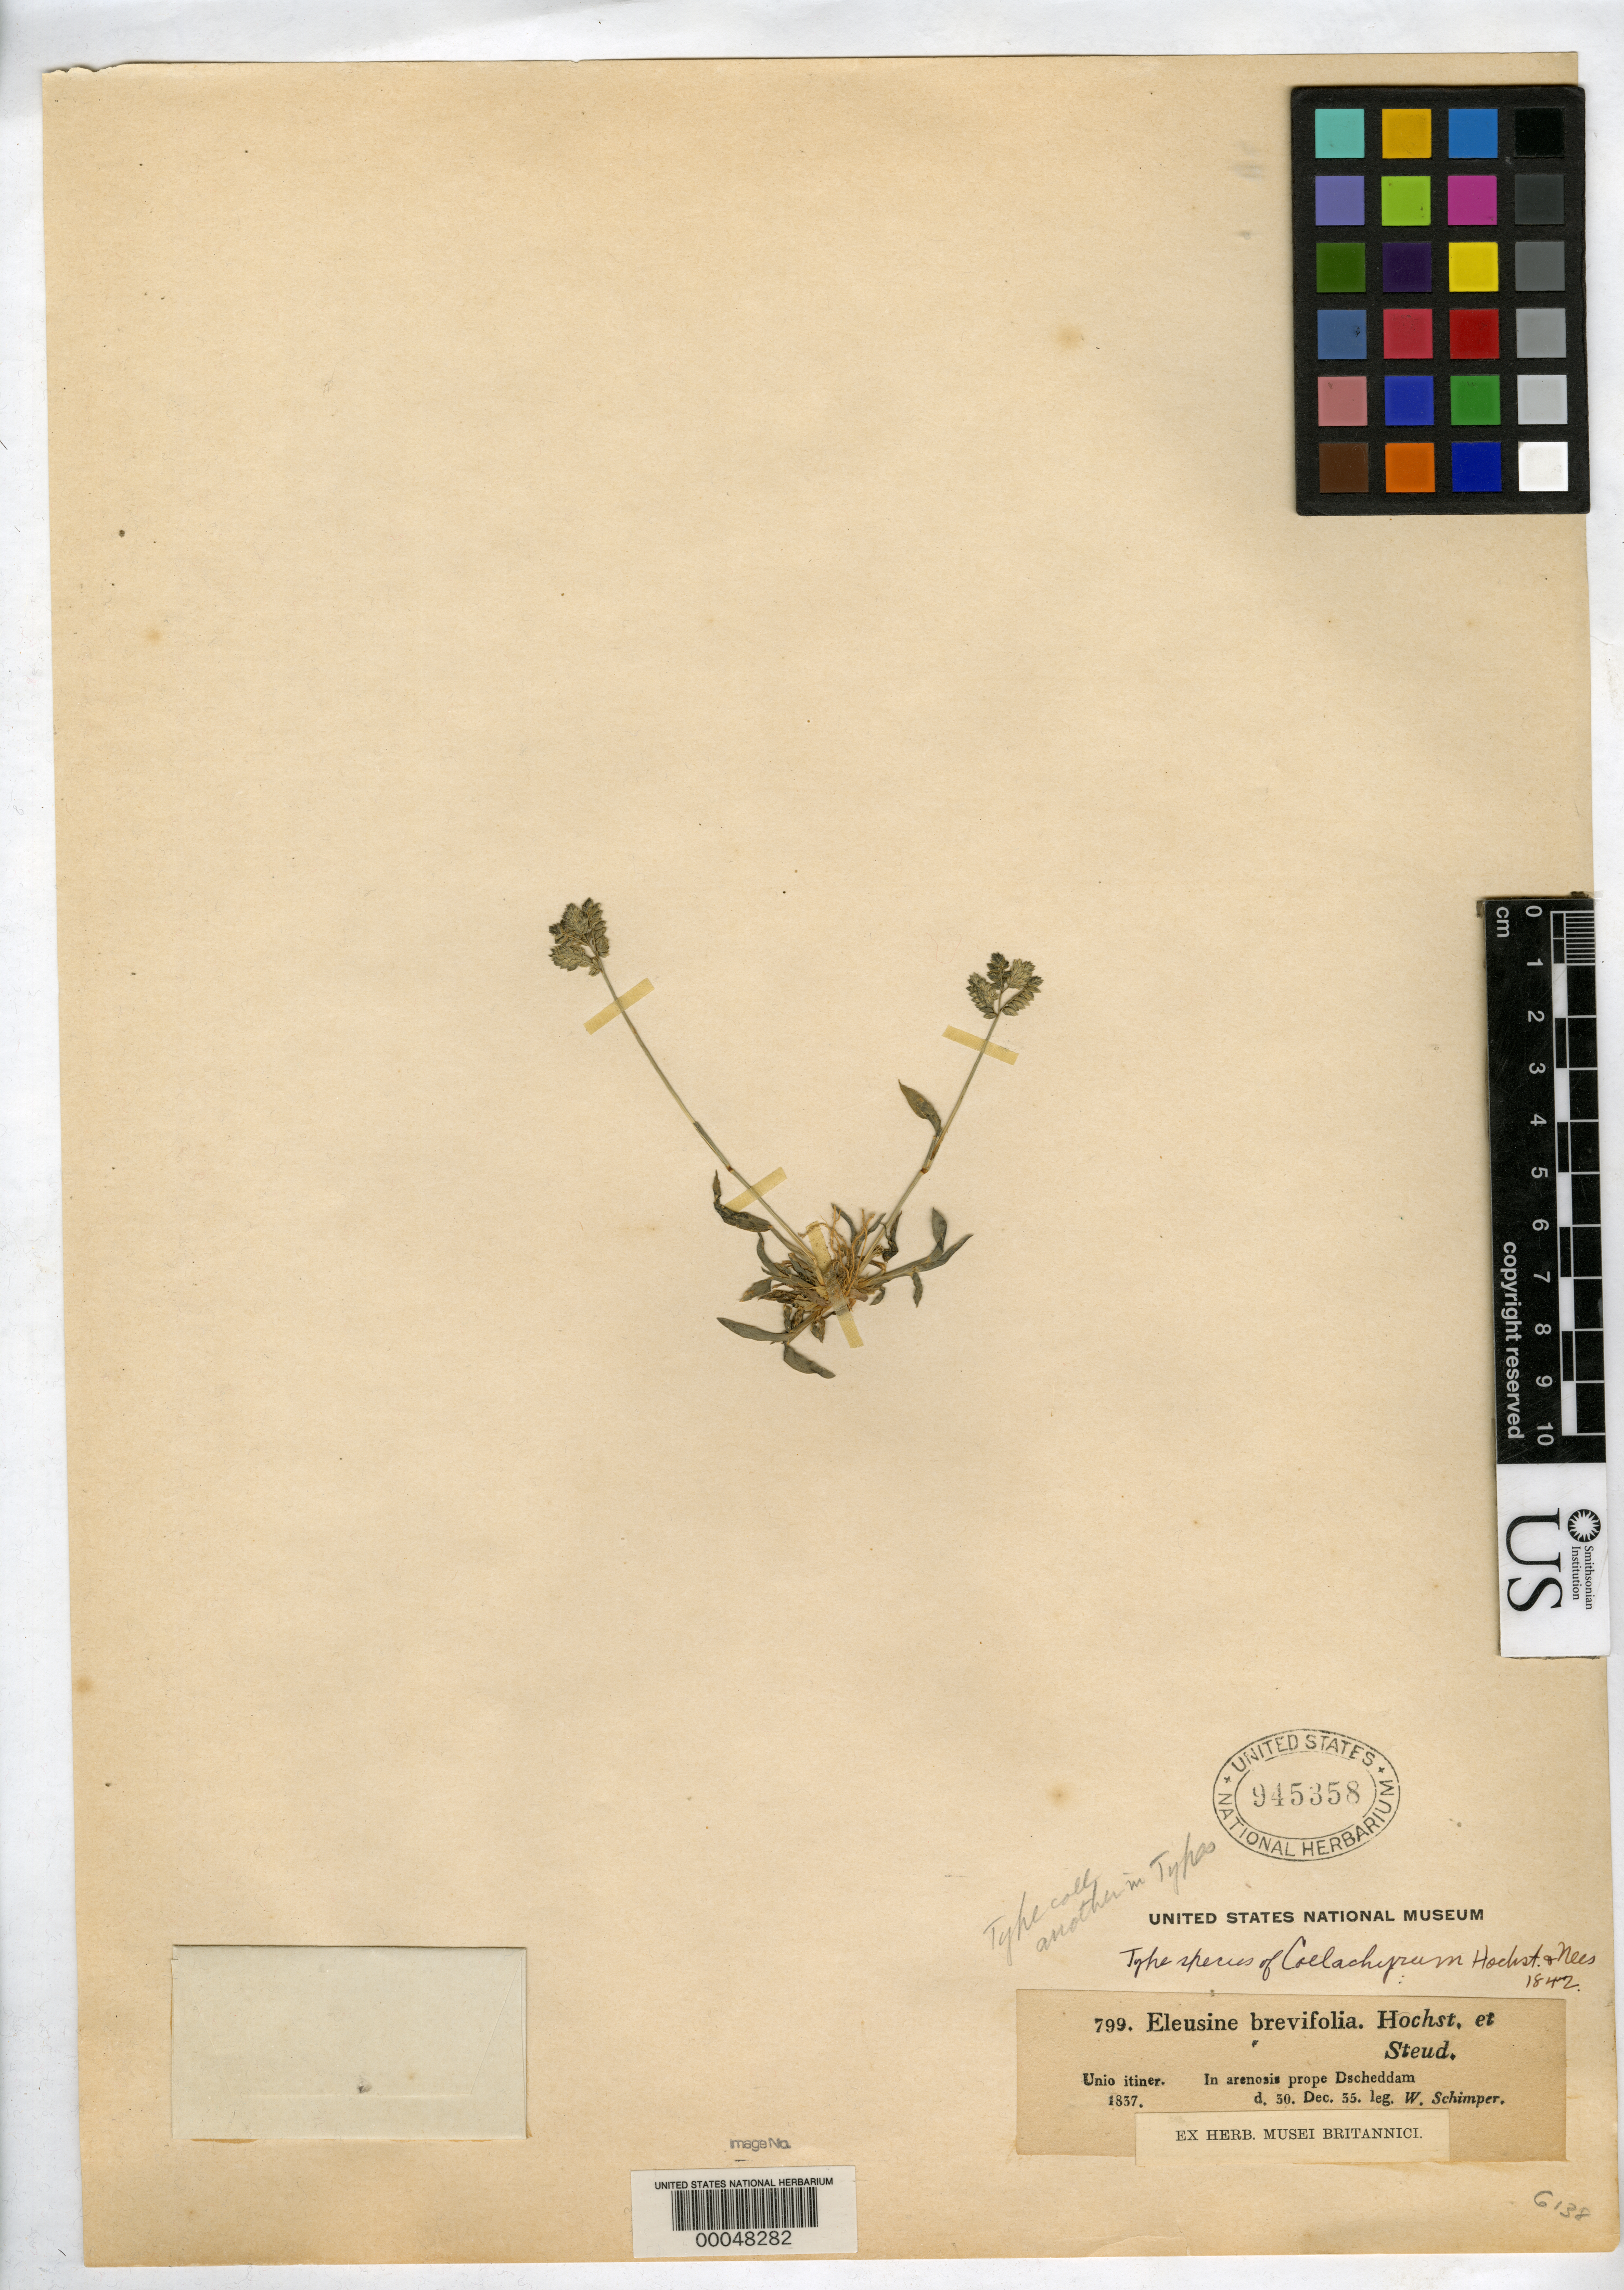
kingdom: Plantae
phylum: Tracheophyta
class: Liliopsida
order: Poales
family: Poaceae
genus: Coelachyrum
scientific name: Coelachyrum brevifolium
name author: Hochst. & Nees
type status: Isotype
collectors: W. Schimper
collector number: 799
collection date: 1835-12-30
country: Saudi Arabia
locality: Prope Dscheddam.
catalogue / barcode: US 945358